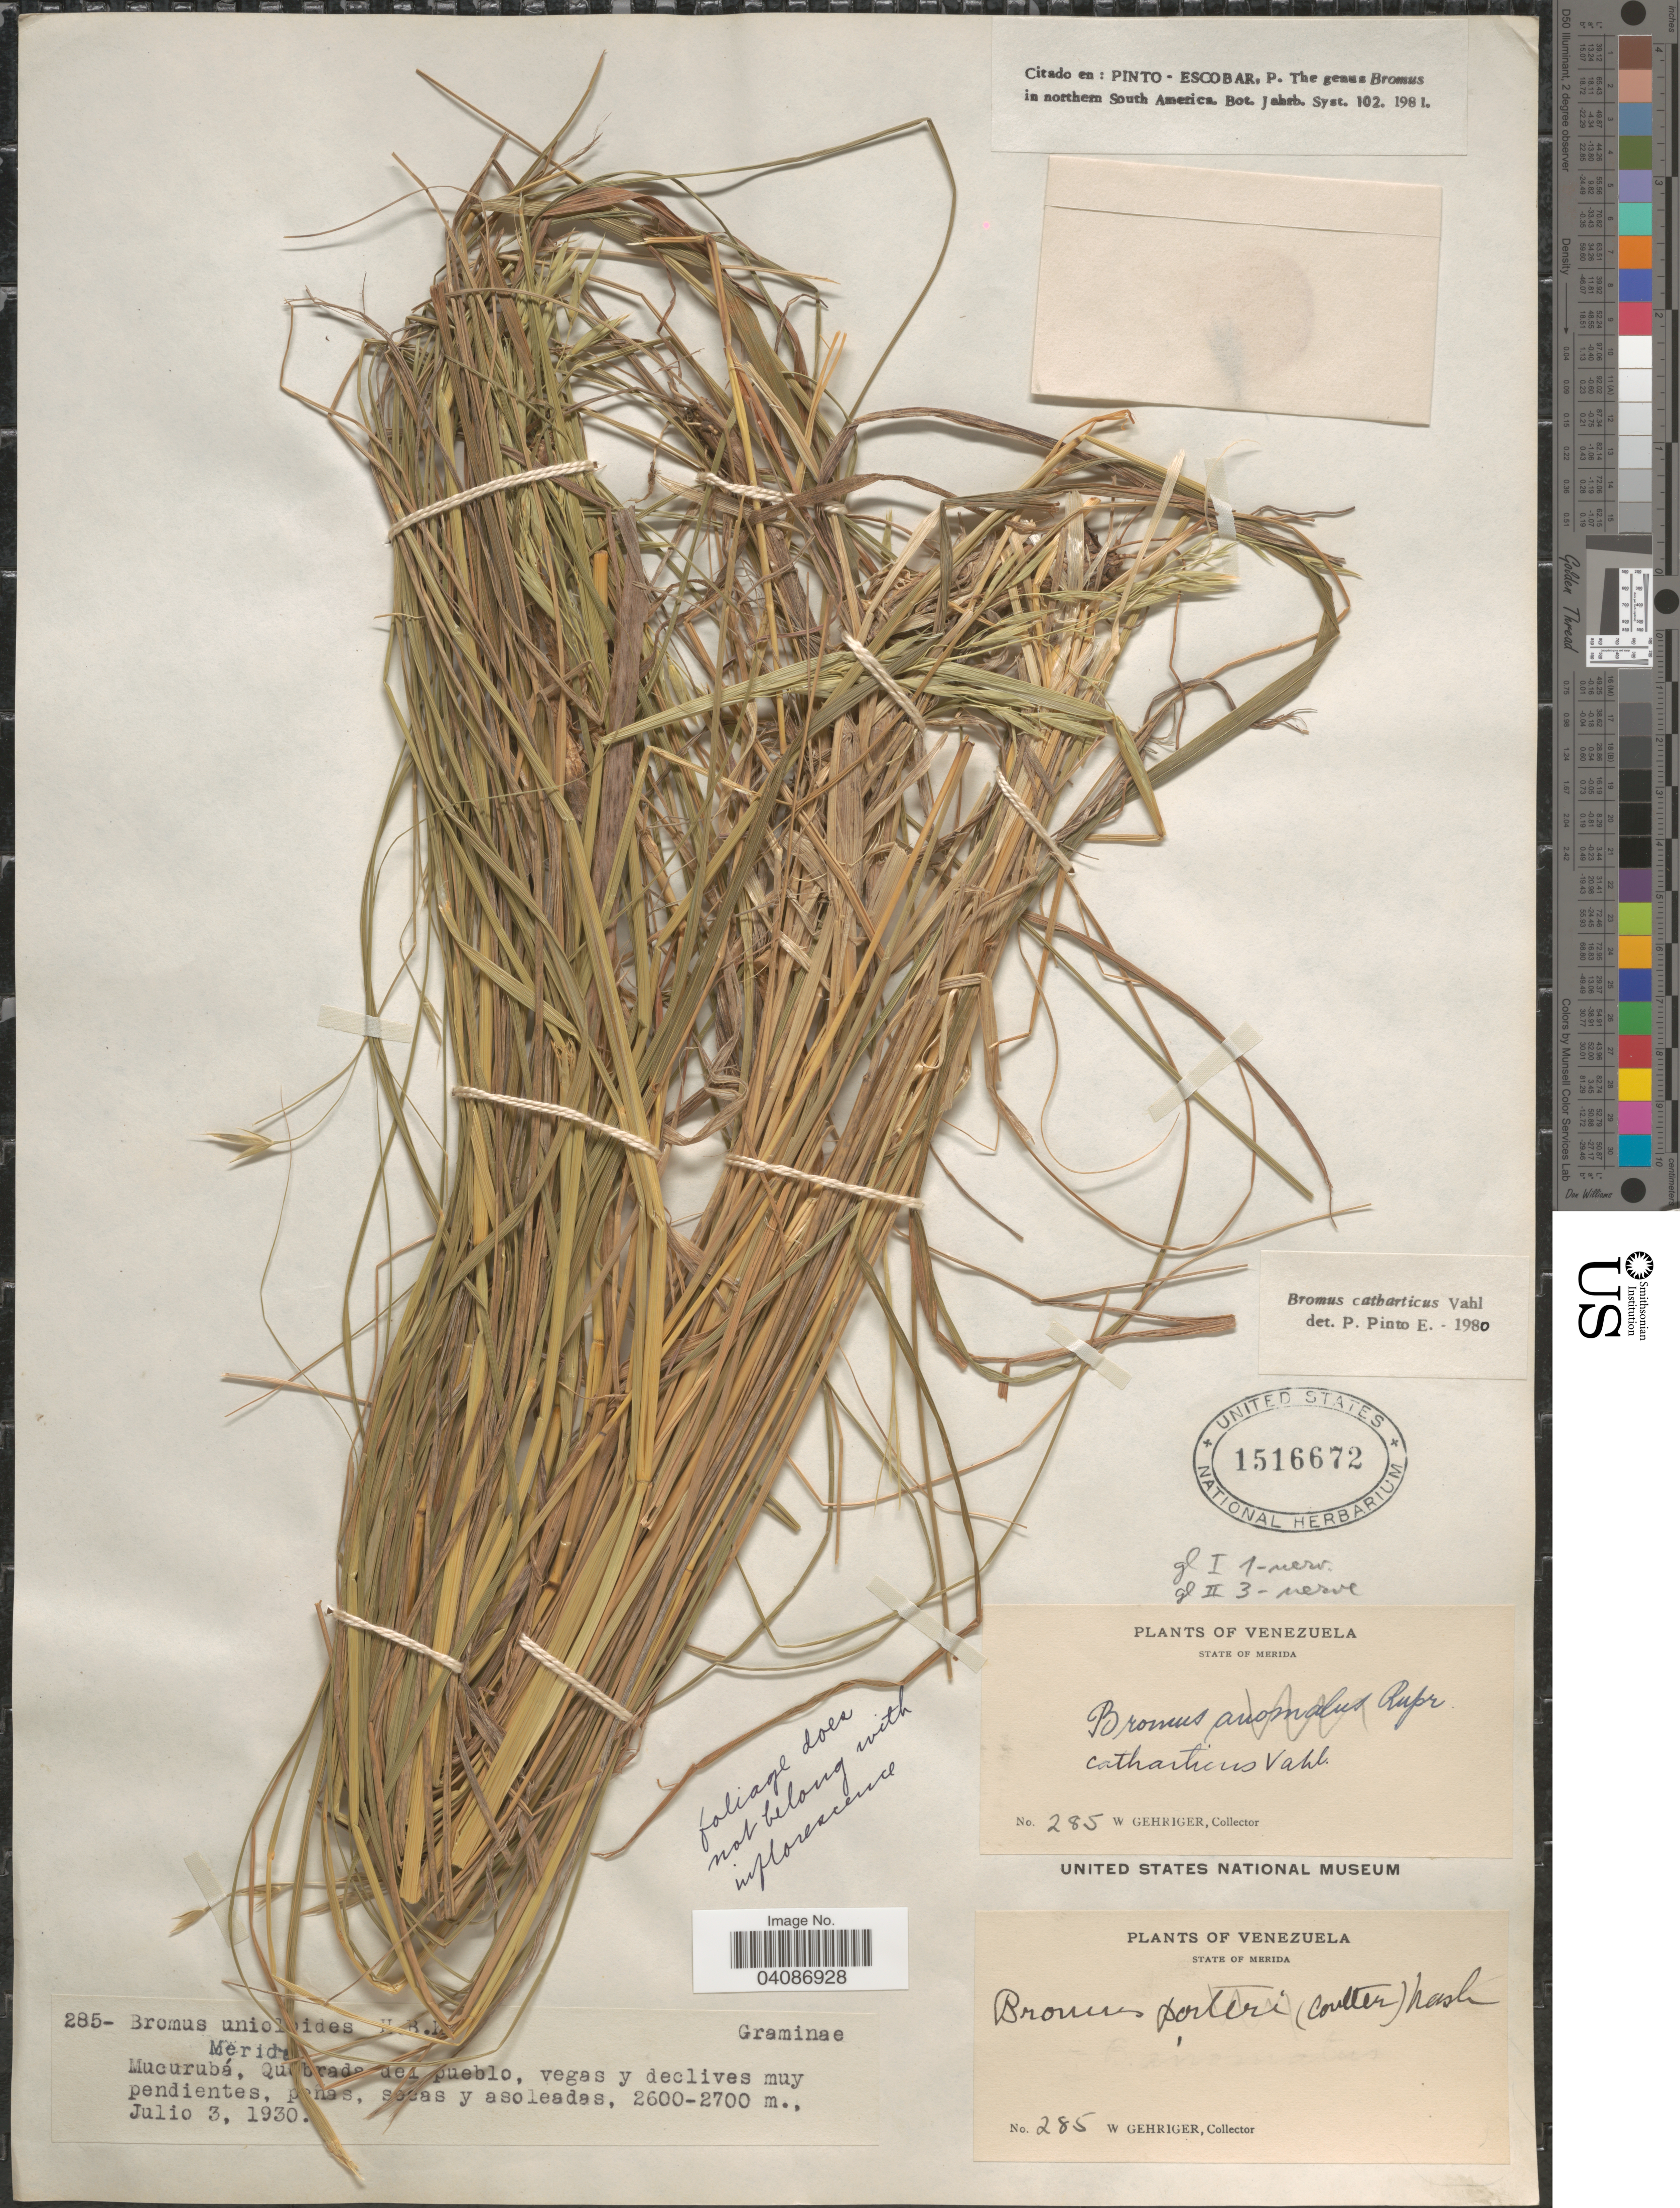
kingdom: Plantae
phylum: Tracheophyta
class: Liliopsida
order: Poales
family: Poaceae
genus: Bromus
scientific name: Bromus catharticus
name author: Vahl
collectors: W. Gehriger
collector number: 285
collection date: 1930-07-03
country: Venezuela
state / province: Merida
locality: Mucurubá, Quebrada del pueblo, vegas y declives muy pendientes, pinas, secas y asoleadas.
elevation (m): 2600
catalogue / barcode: US 1516672